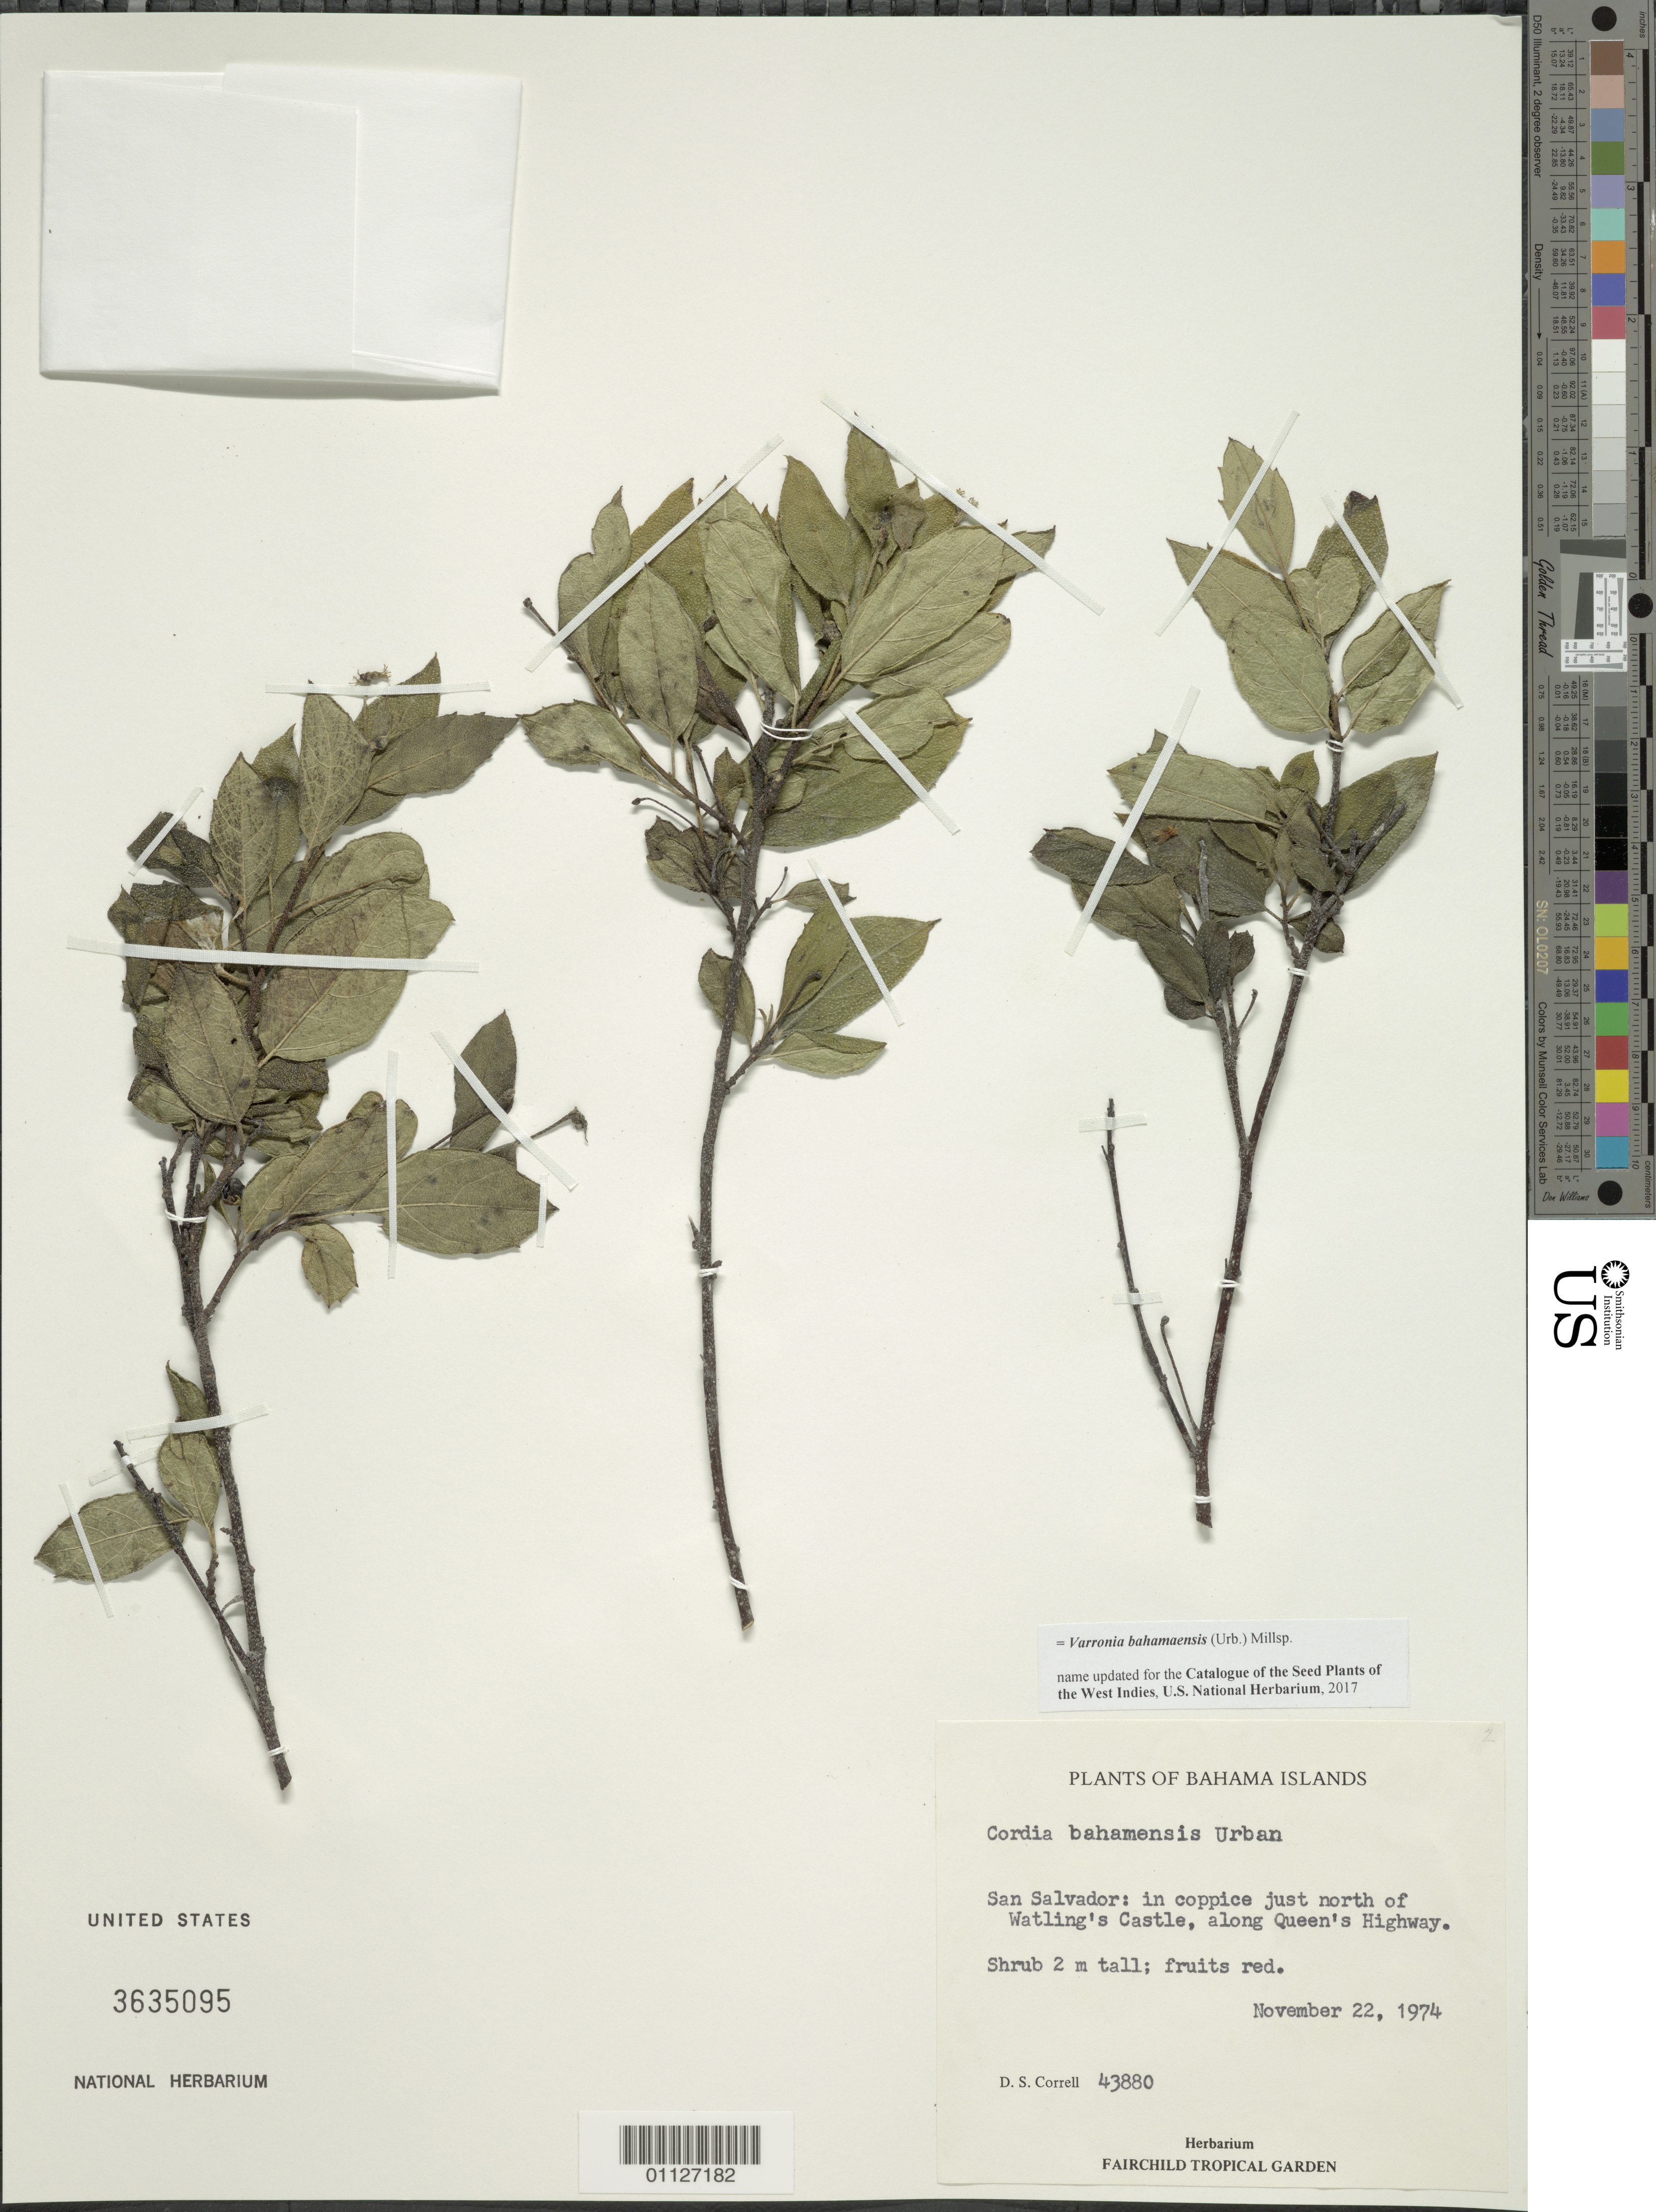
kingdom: Plantae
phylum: Tracheophyta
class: Magnoliopsida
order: Boraginales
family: Cordiaceae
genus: Varronia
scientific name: Varronia bahamensis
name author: (Urb.) Millsp.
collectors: D. S. Correll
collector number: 43880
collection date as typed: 22 Nov 1974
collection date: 1974-11-22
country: Bahamas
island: San Salvador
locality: N of Watling's Castle, along Queen's Highway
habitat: In coppice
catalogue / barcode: US 3635095